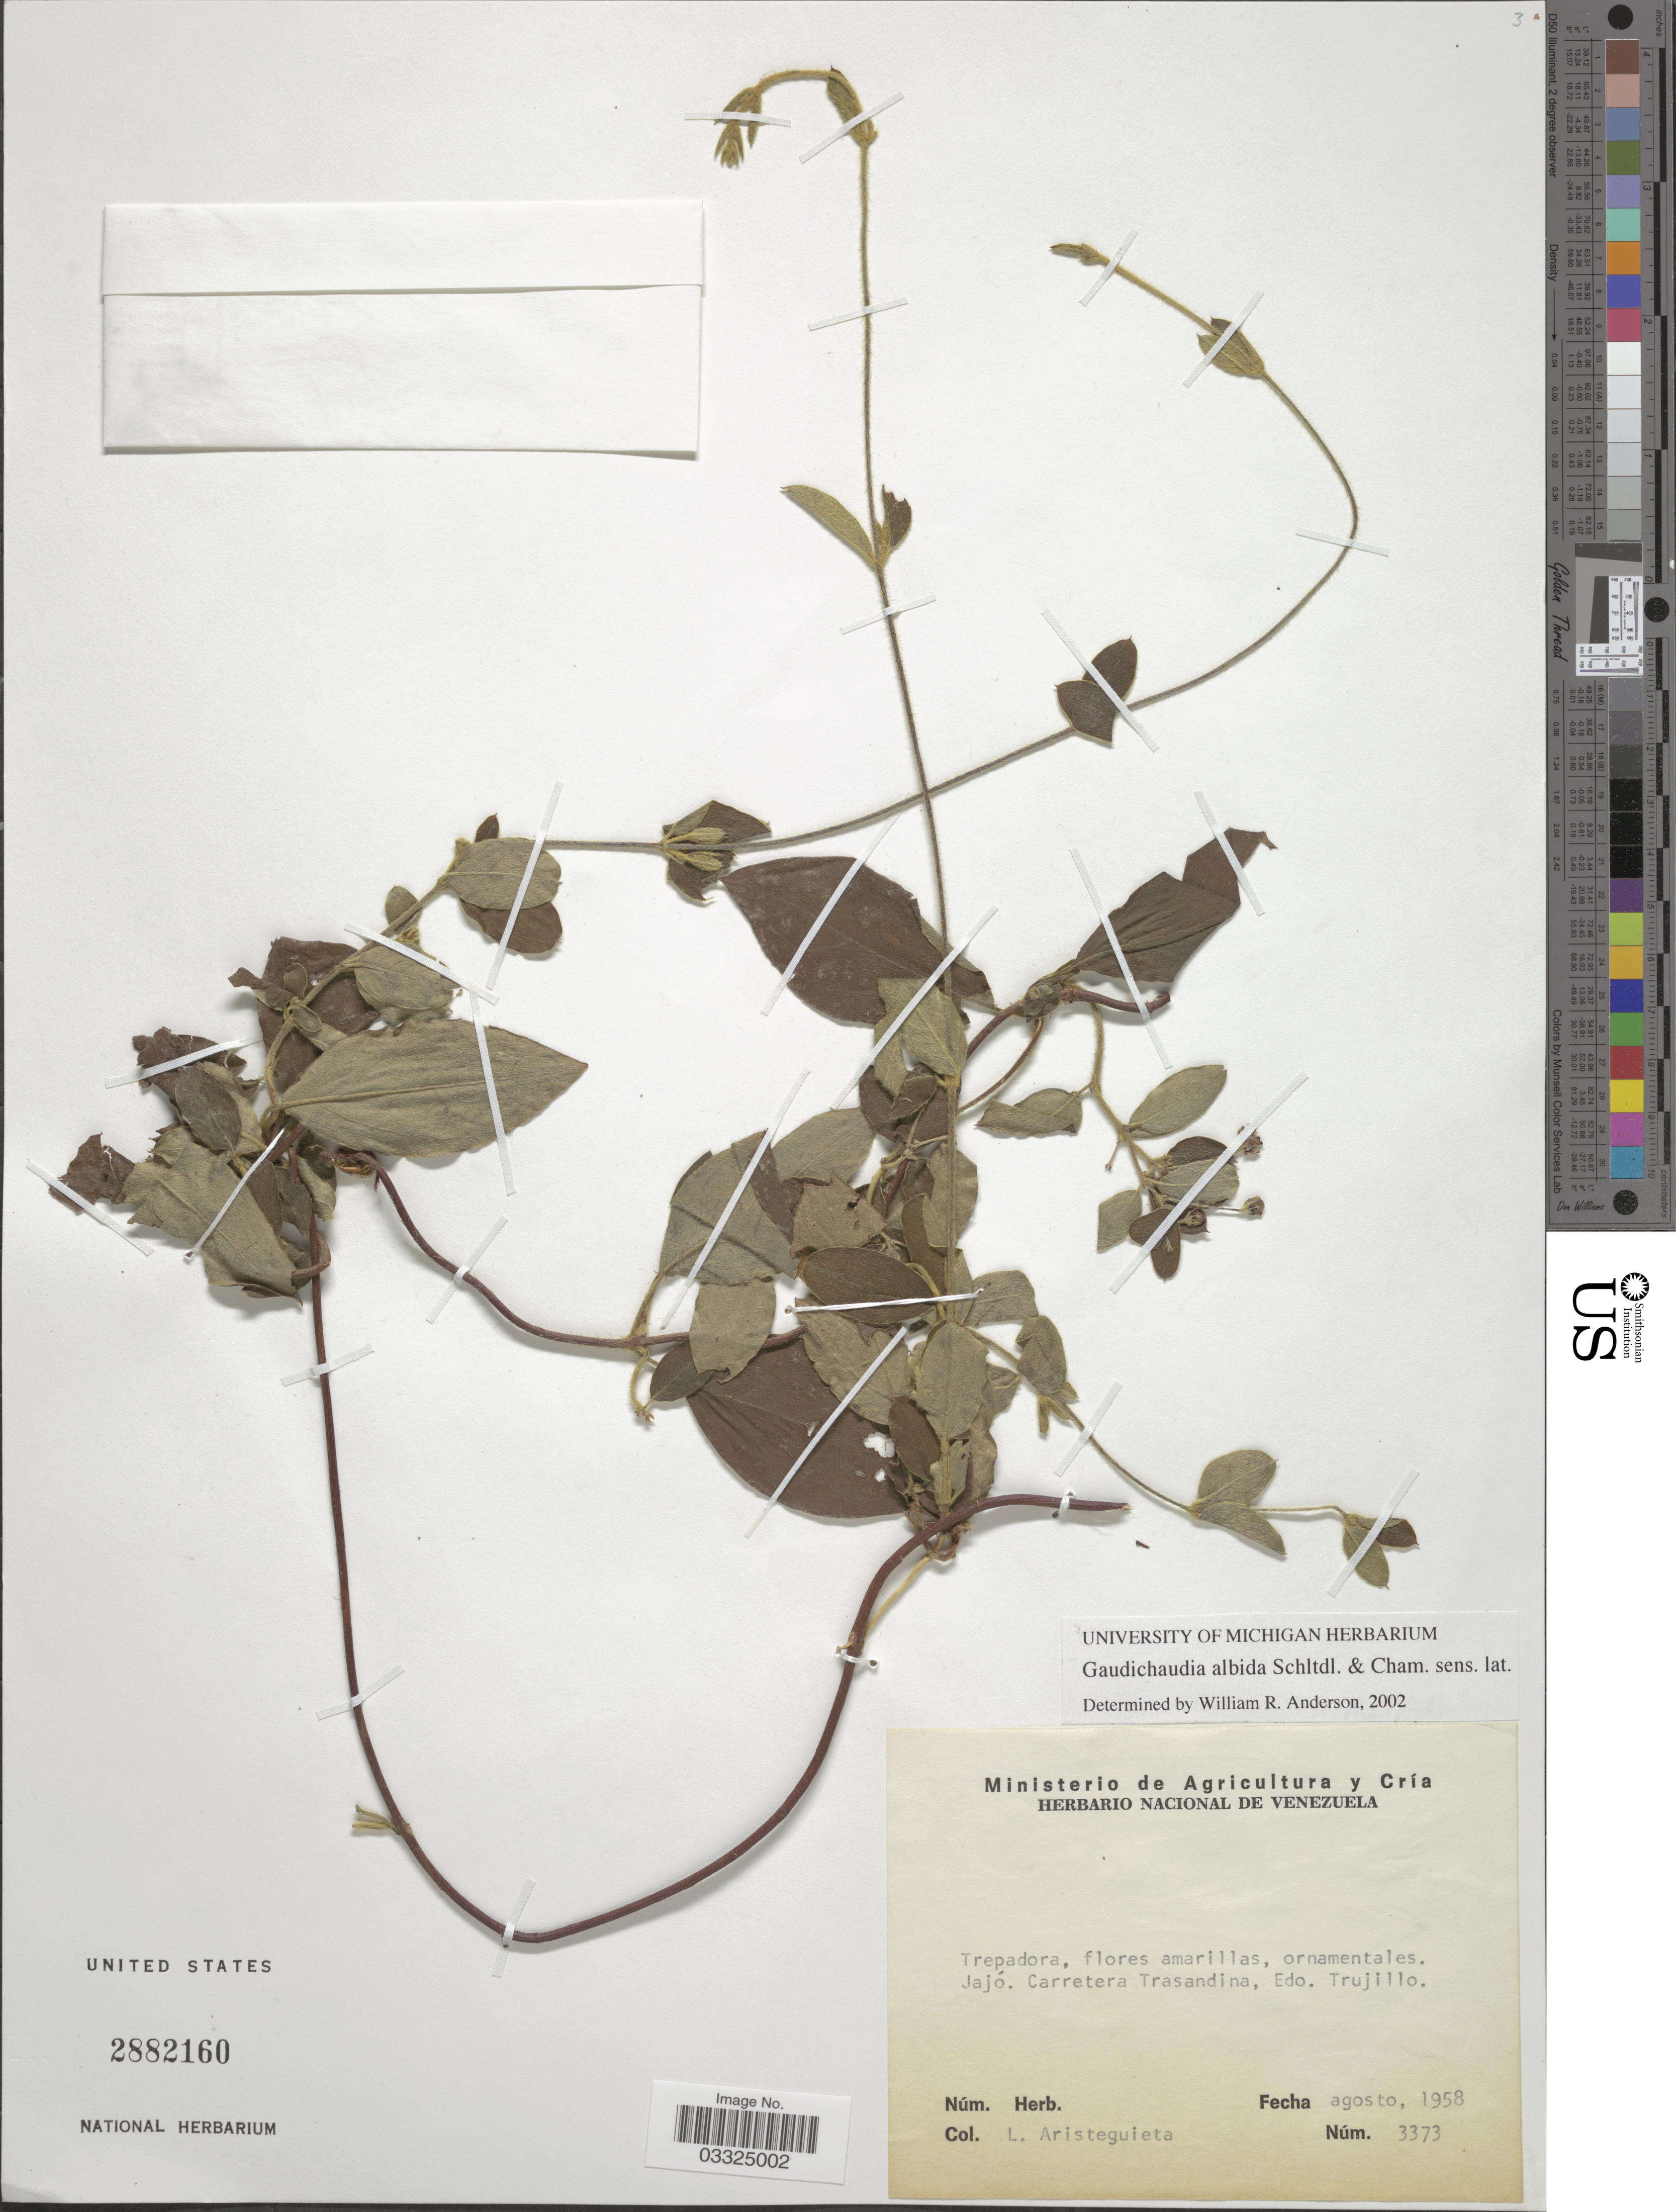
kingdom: Plantae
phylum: Tracheophyta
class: Magnoliopsida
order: Malpighiales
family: Malpighiaceae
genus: Gaudichaudia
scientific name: Gaudichaudia albida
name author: Schltdl. & Cham.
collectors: L. Aristeguieta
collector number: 3373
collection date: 1958-08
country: Venezuela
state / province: Trujillo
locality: Jajó. Carretera. Trasandina.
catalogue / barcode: US 2882160